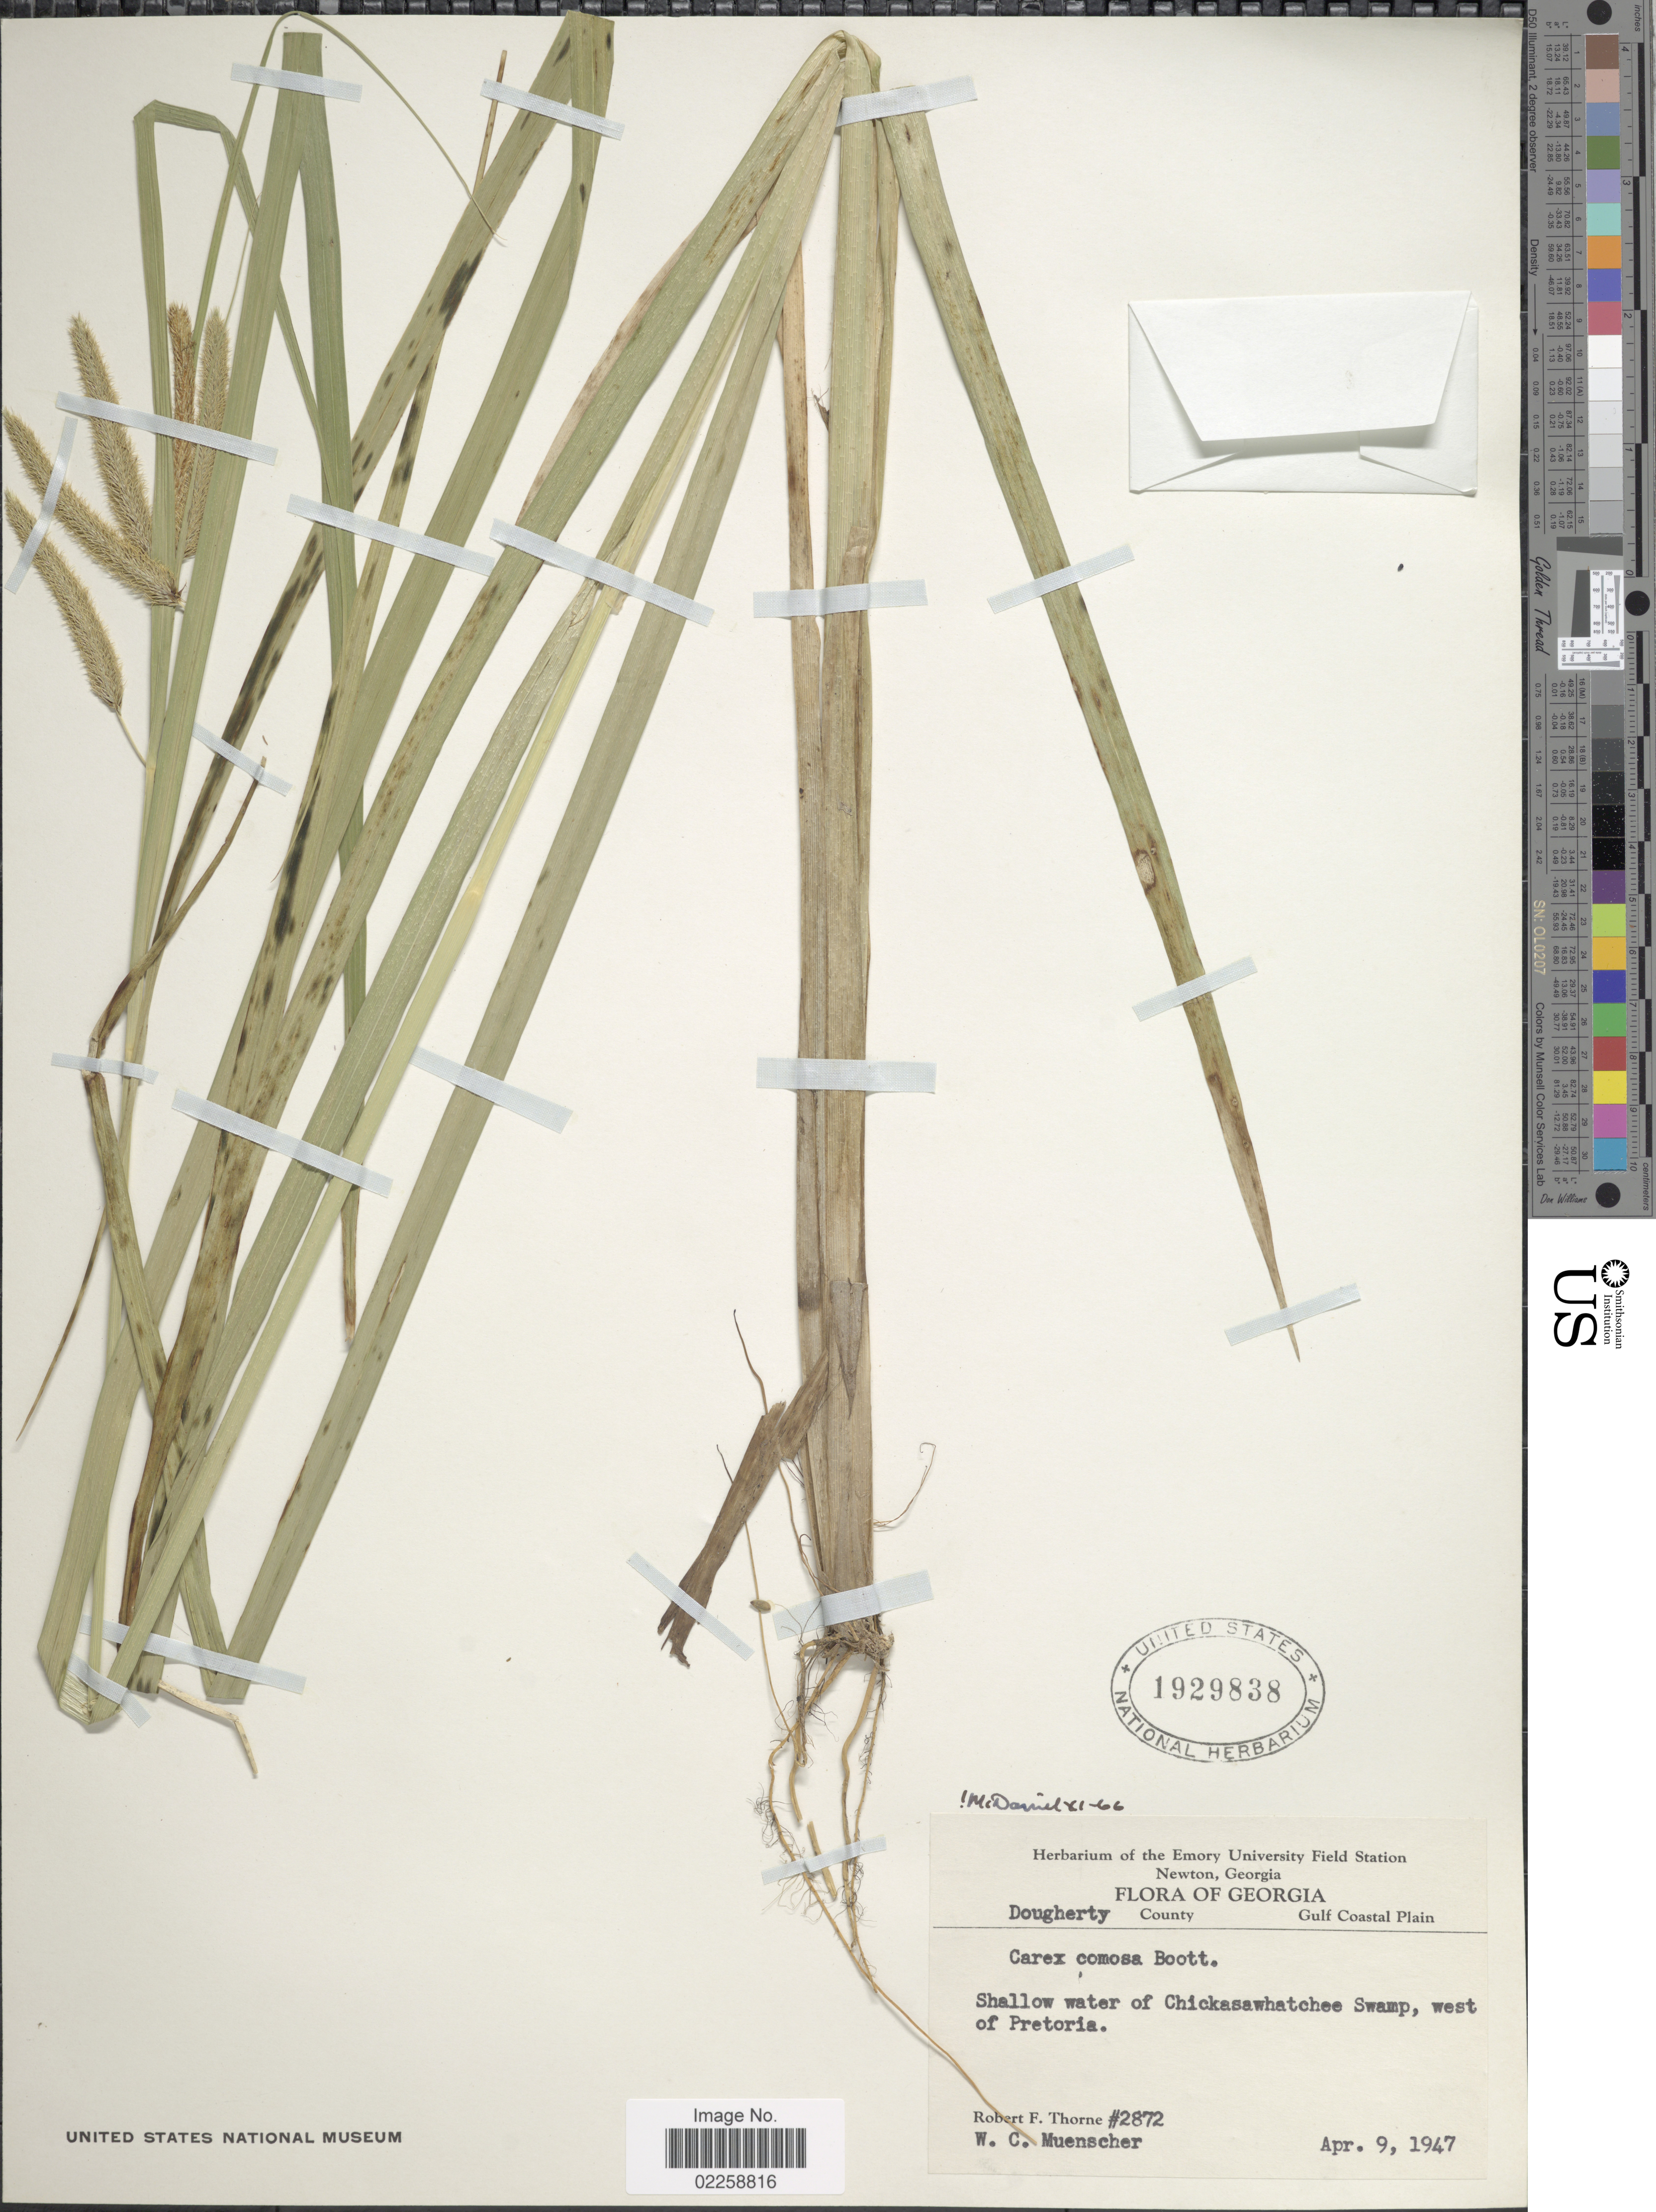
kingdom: Plantae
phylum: Tracheophyta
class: Liliopsida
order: Poales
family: Cyperaceae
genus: Carex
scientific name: Carex comosa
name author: Boott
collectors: R. F. Thorne & W. Muenscher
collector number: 2872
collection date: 1947-04-09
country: United States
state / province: Georgia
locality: Dougherty County, Gulf Costal Plain, Shallow water of Chickasawhatchee Swamp, west of Pretoria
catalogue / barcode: US 1929838